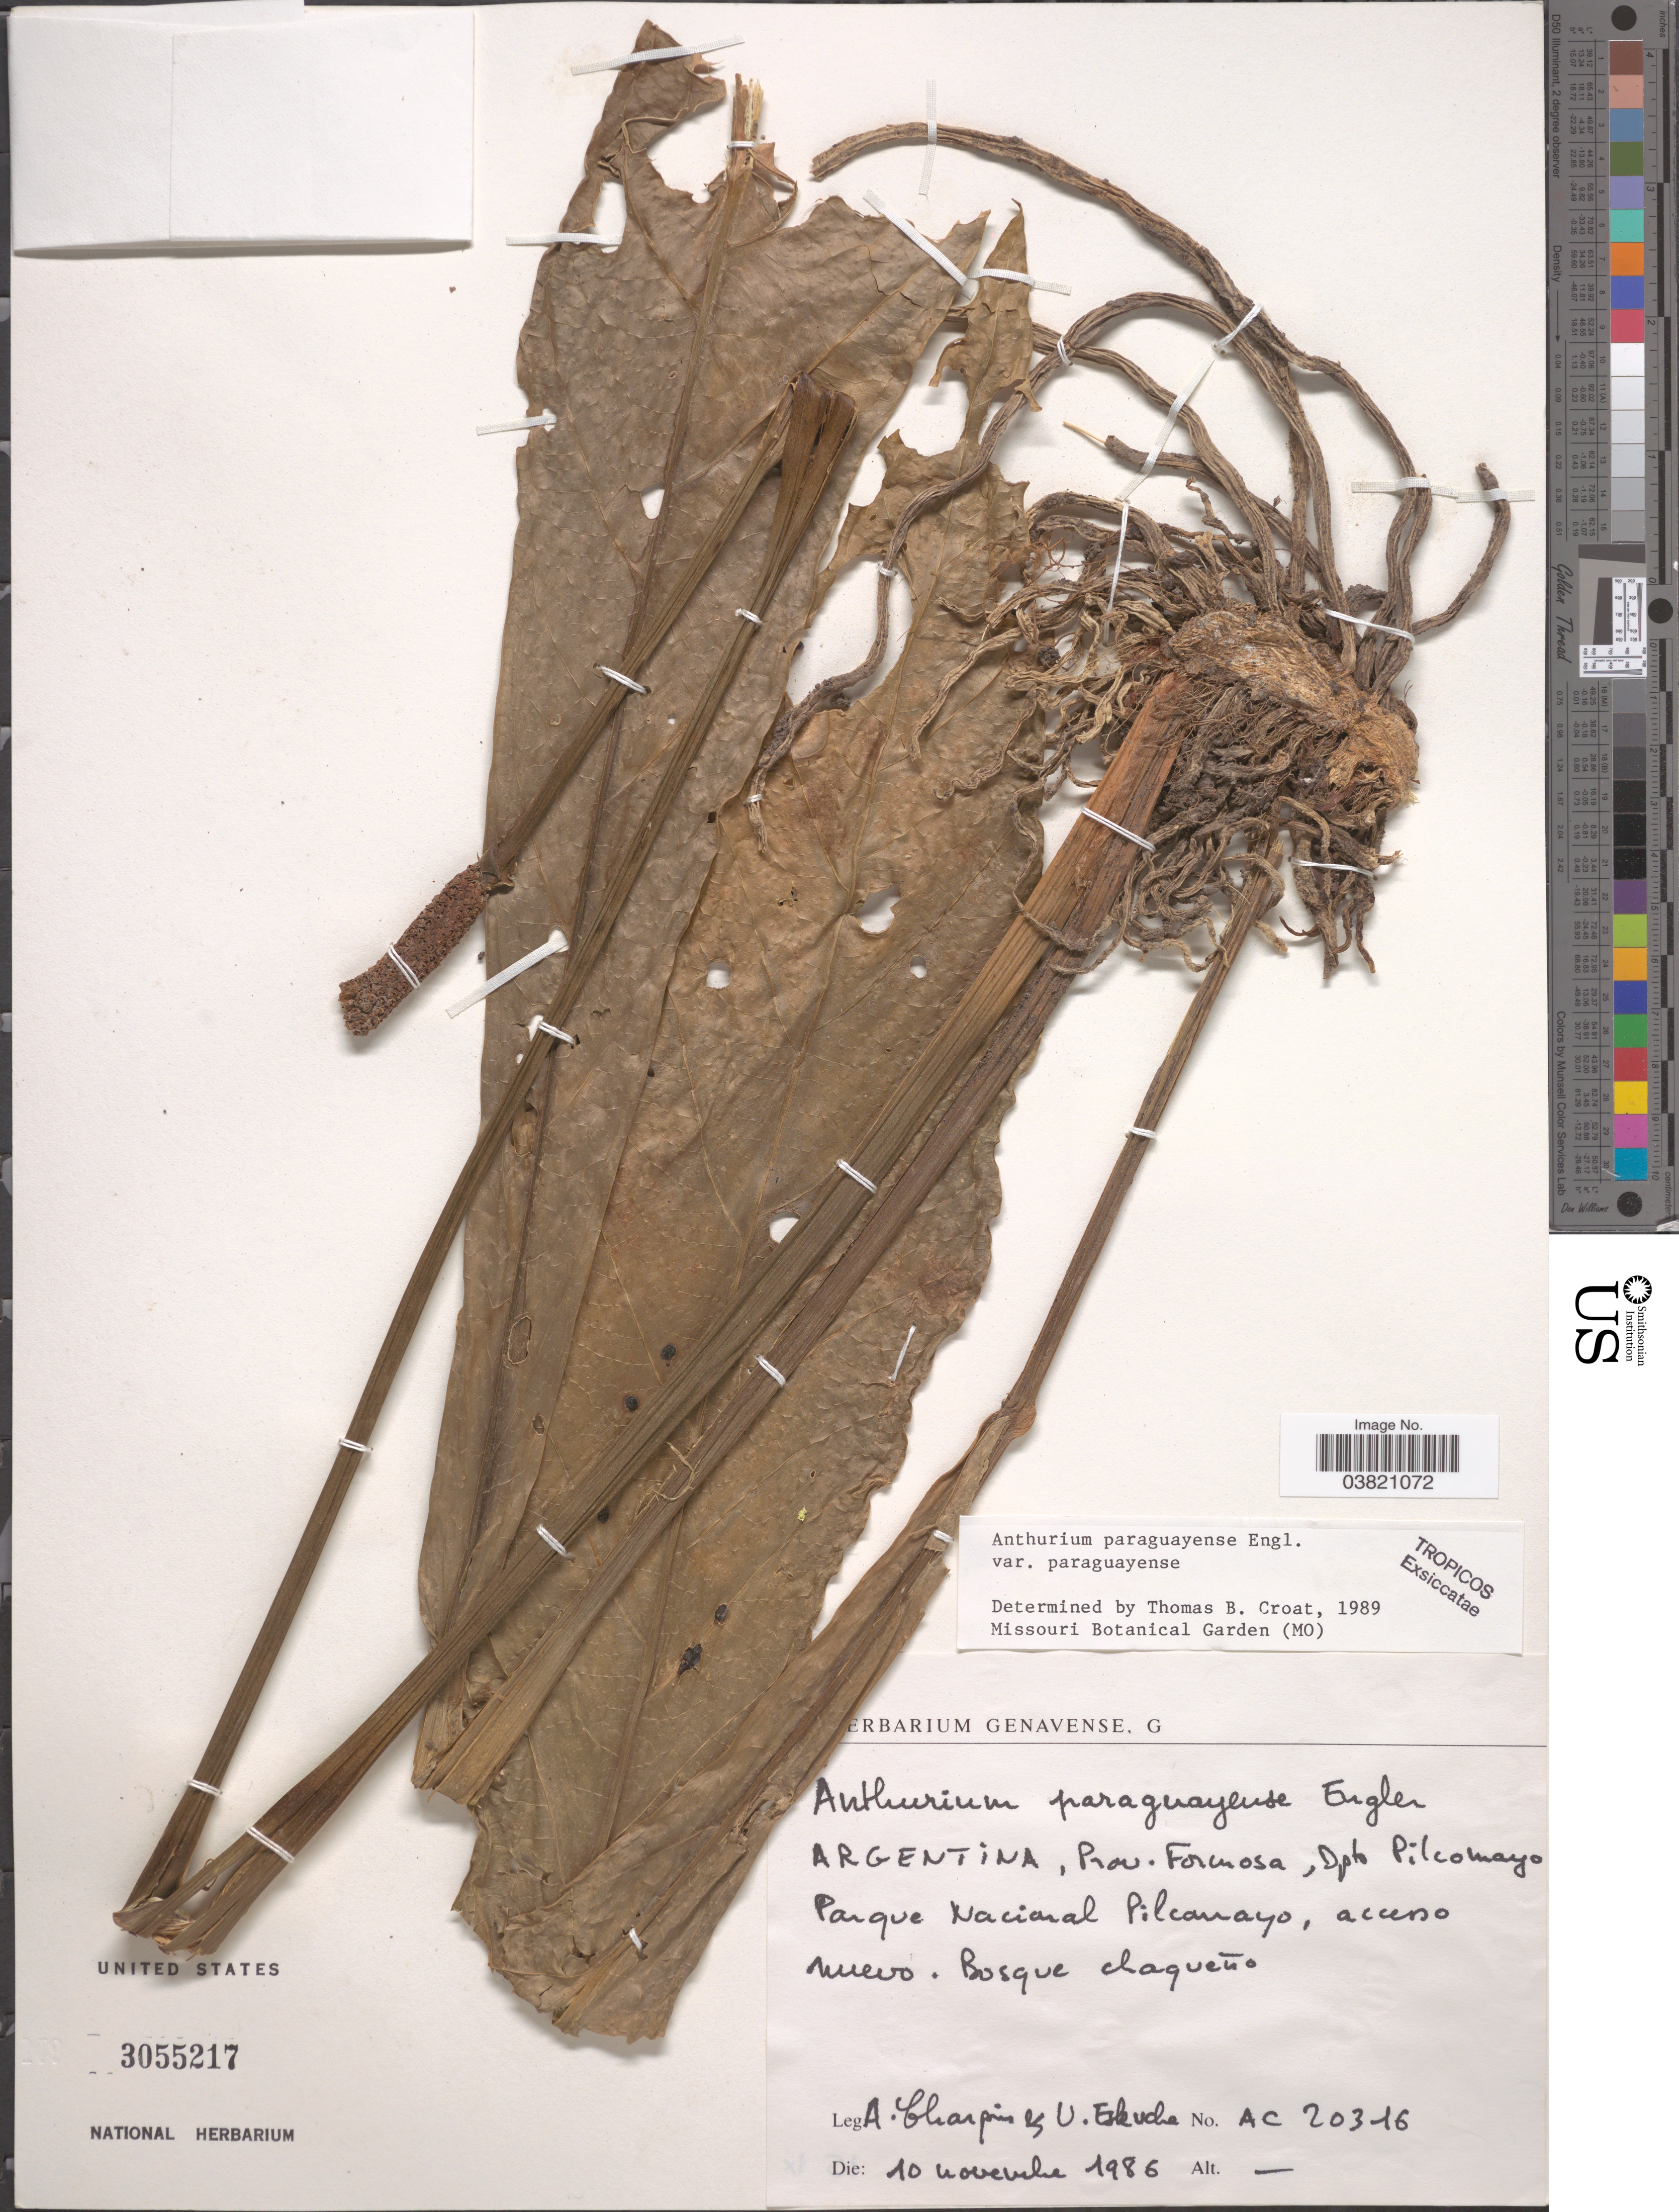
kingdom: Plantae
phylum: Tracheophyta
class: Liliopsida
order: Alismatales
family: Araceae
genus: Anthurium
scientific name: Anthurium paraguayense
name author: Engl.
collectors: A. Charpin & U. Eskuche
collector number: AC 20316?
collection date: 1986-11-10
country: Argentina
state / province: Formosa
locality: Dpto Pilcomayo. Parque Nacional Pilcamayo.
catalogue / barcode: US 3055217